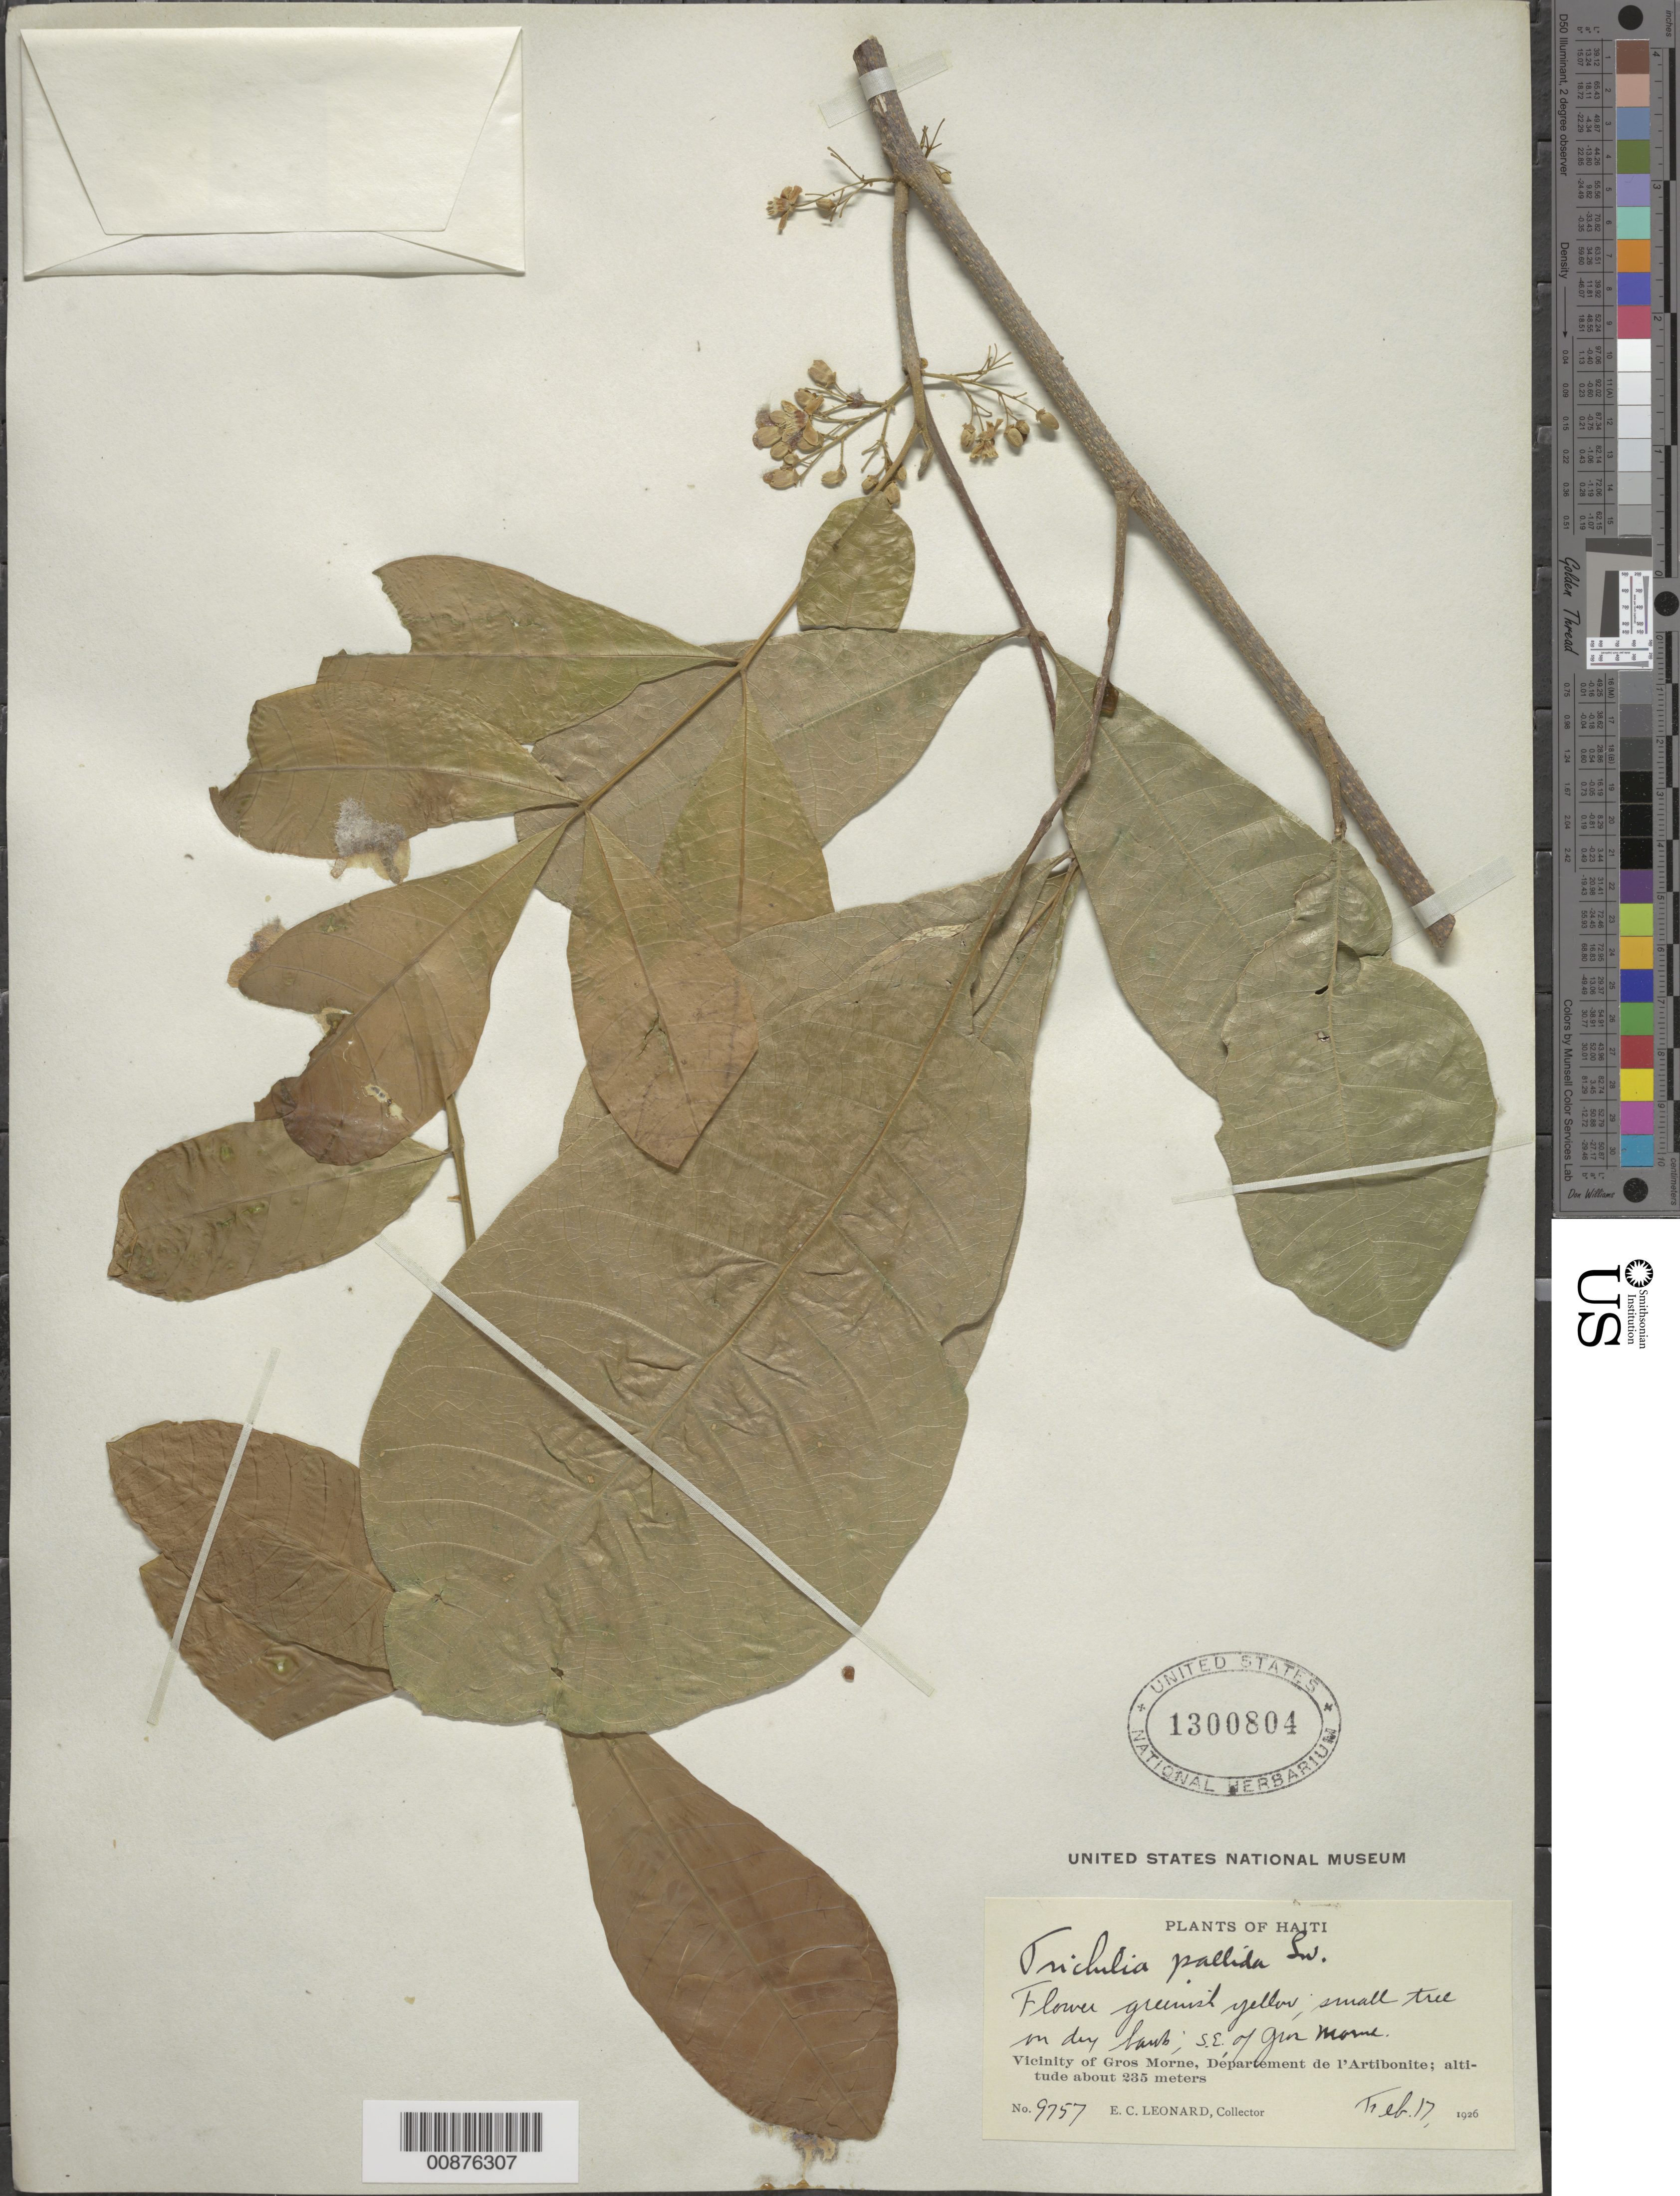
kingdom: Plantae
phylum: Tracheophyta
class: Magnoliopsida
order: Sapindales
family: Meliaceae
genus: Trichilia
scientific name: Trichilia pallida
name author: Sw.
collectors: E. C. Leonard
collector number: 9757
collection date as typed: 17 Feb 1926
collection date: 1926-02-17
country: Haiti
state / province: Artibonite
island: Hispaniola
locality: Vicinity of Gros Morne, SE of town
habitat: In dry bank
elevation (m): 235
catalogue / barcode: US 1300804